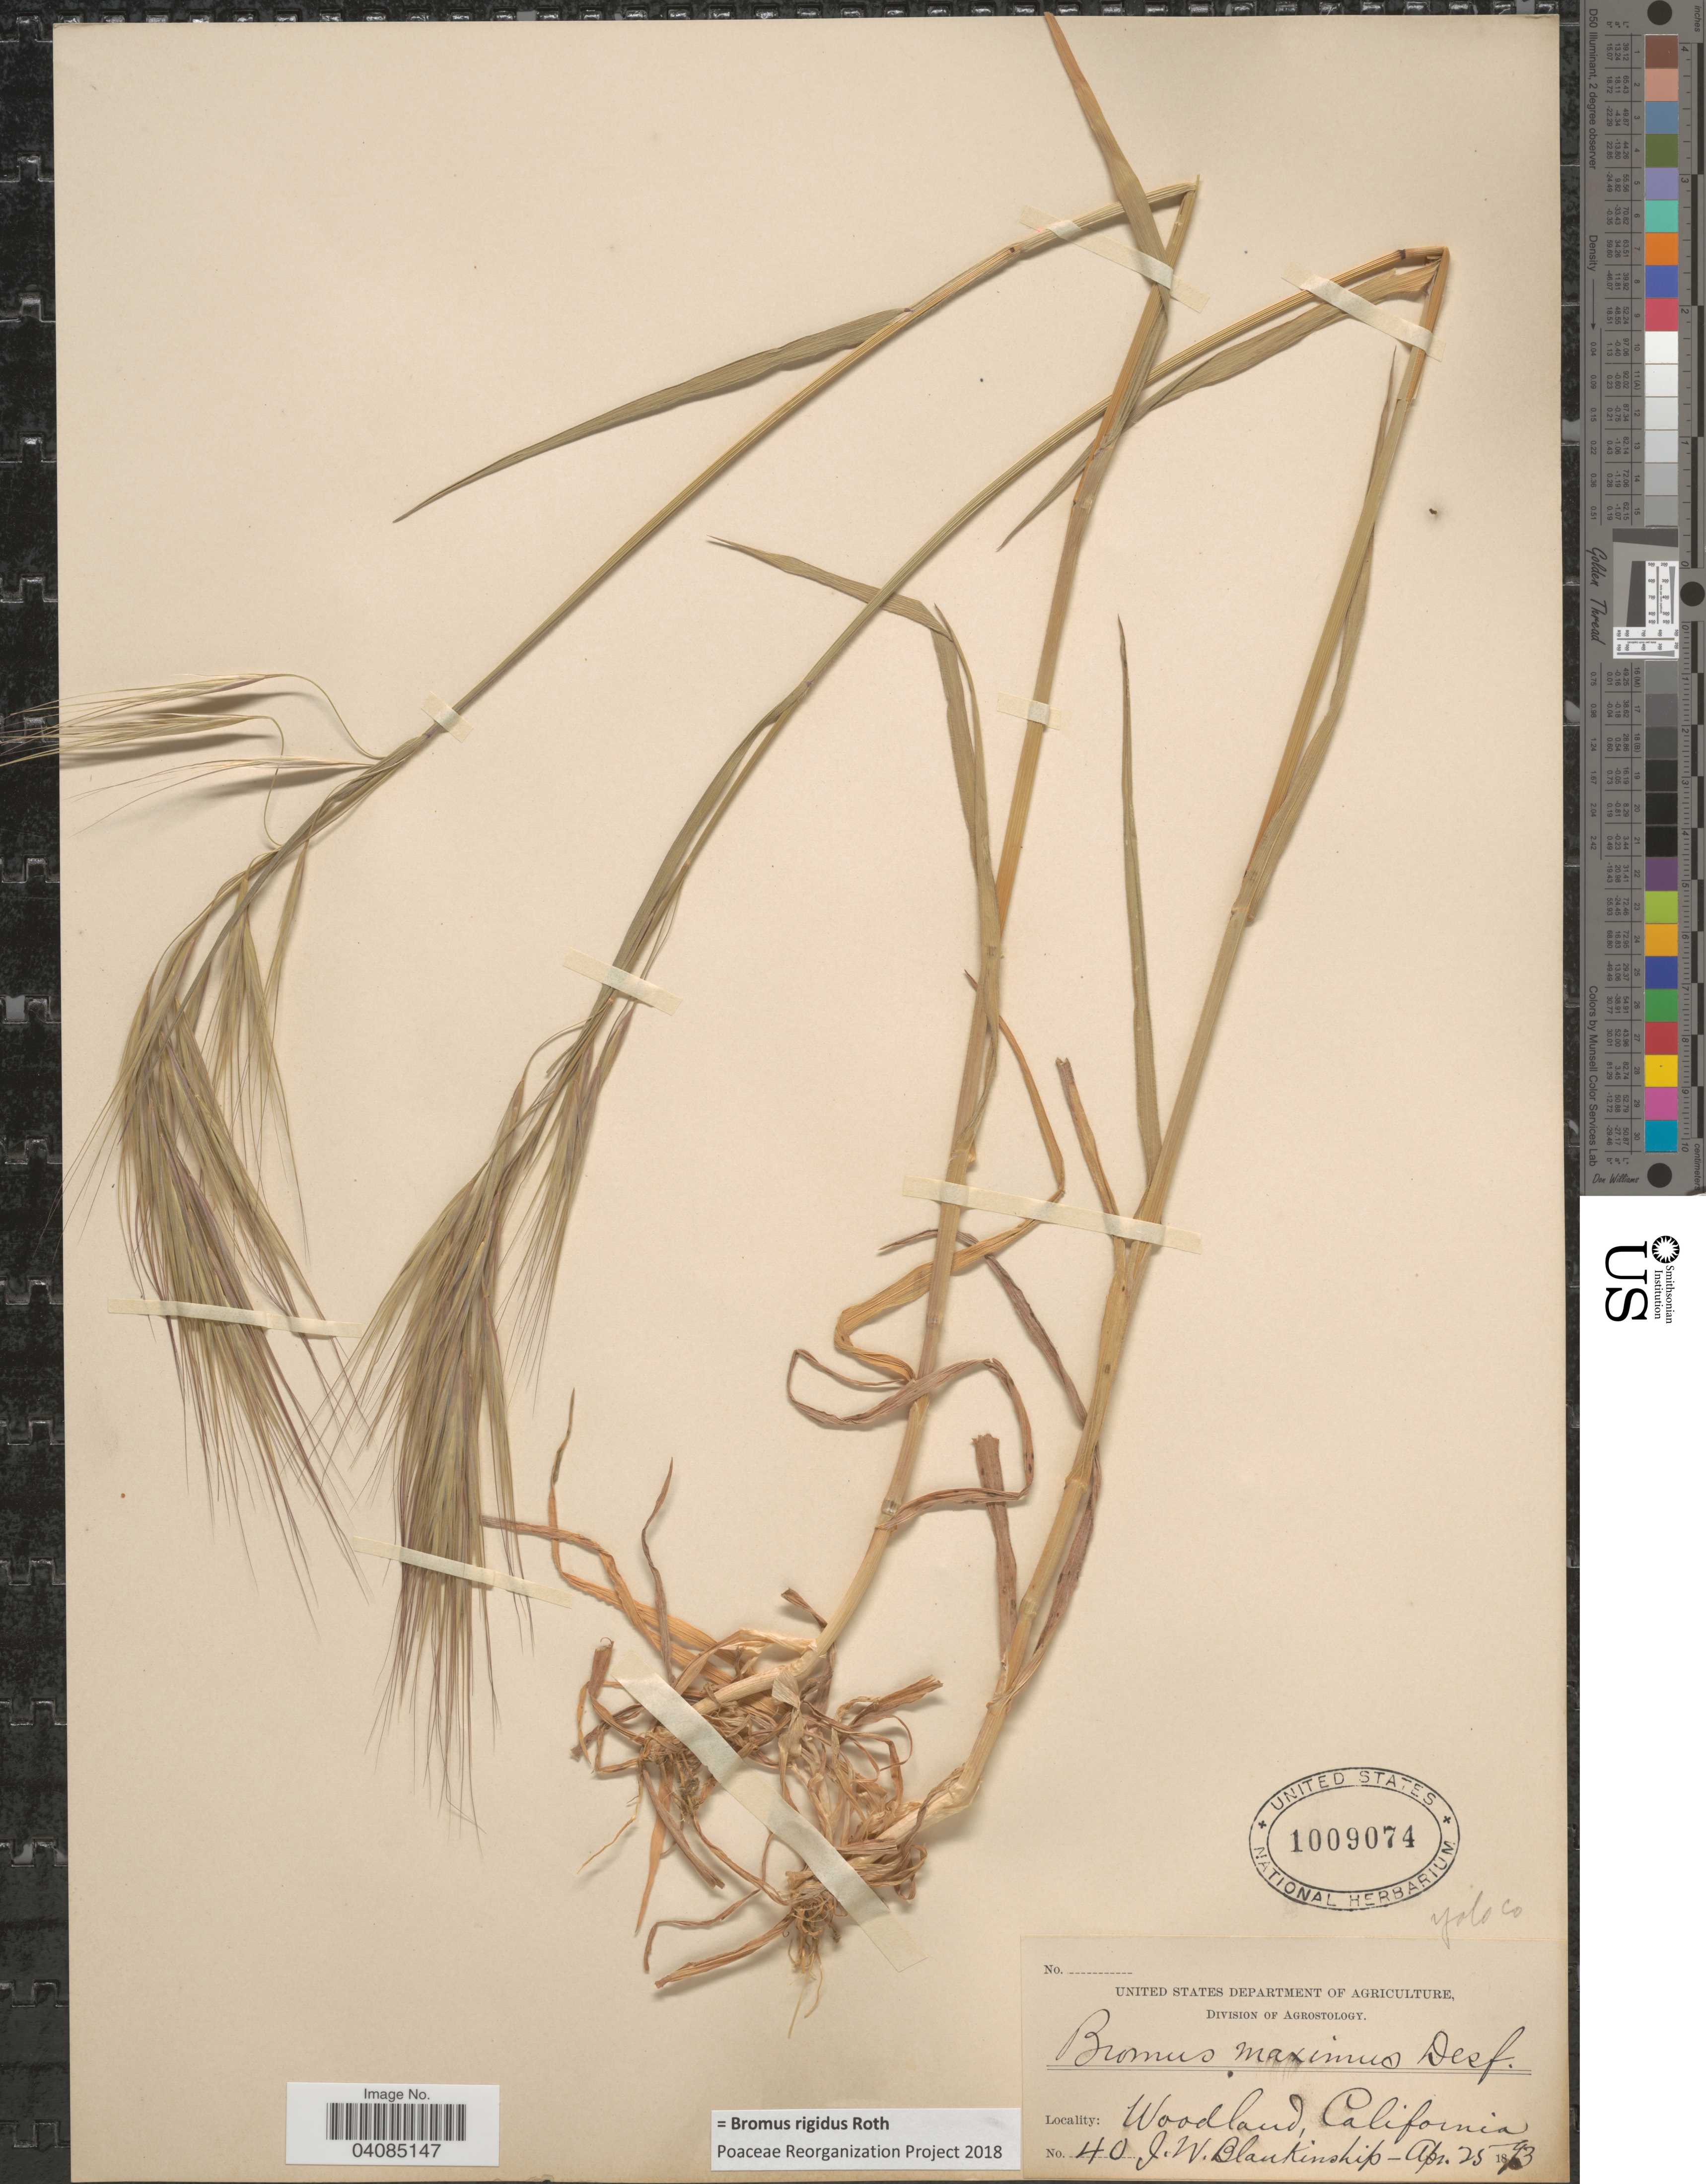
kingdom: Plantae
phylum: Tracheophyta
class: Liliopsida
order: Poales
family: Poaceae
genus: Bromus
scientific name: Bromus rigidus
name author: Roth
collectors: J. W. Blankinship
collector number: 40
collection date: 1893-04-25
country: United States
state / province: California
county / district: Yolo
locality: Woodland. Yolo Co.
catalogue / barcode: US 1009074